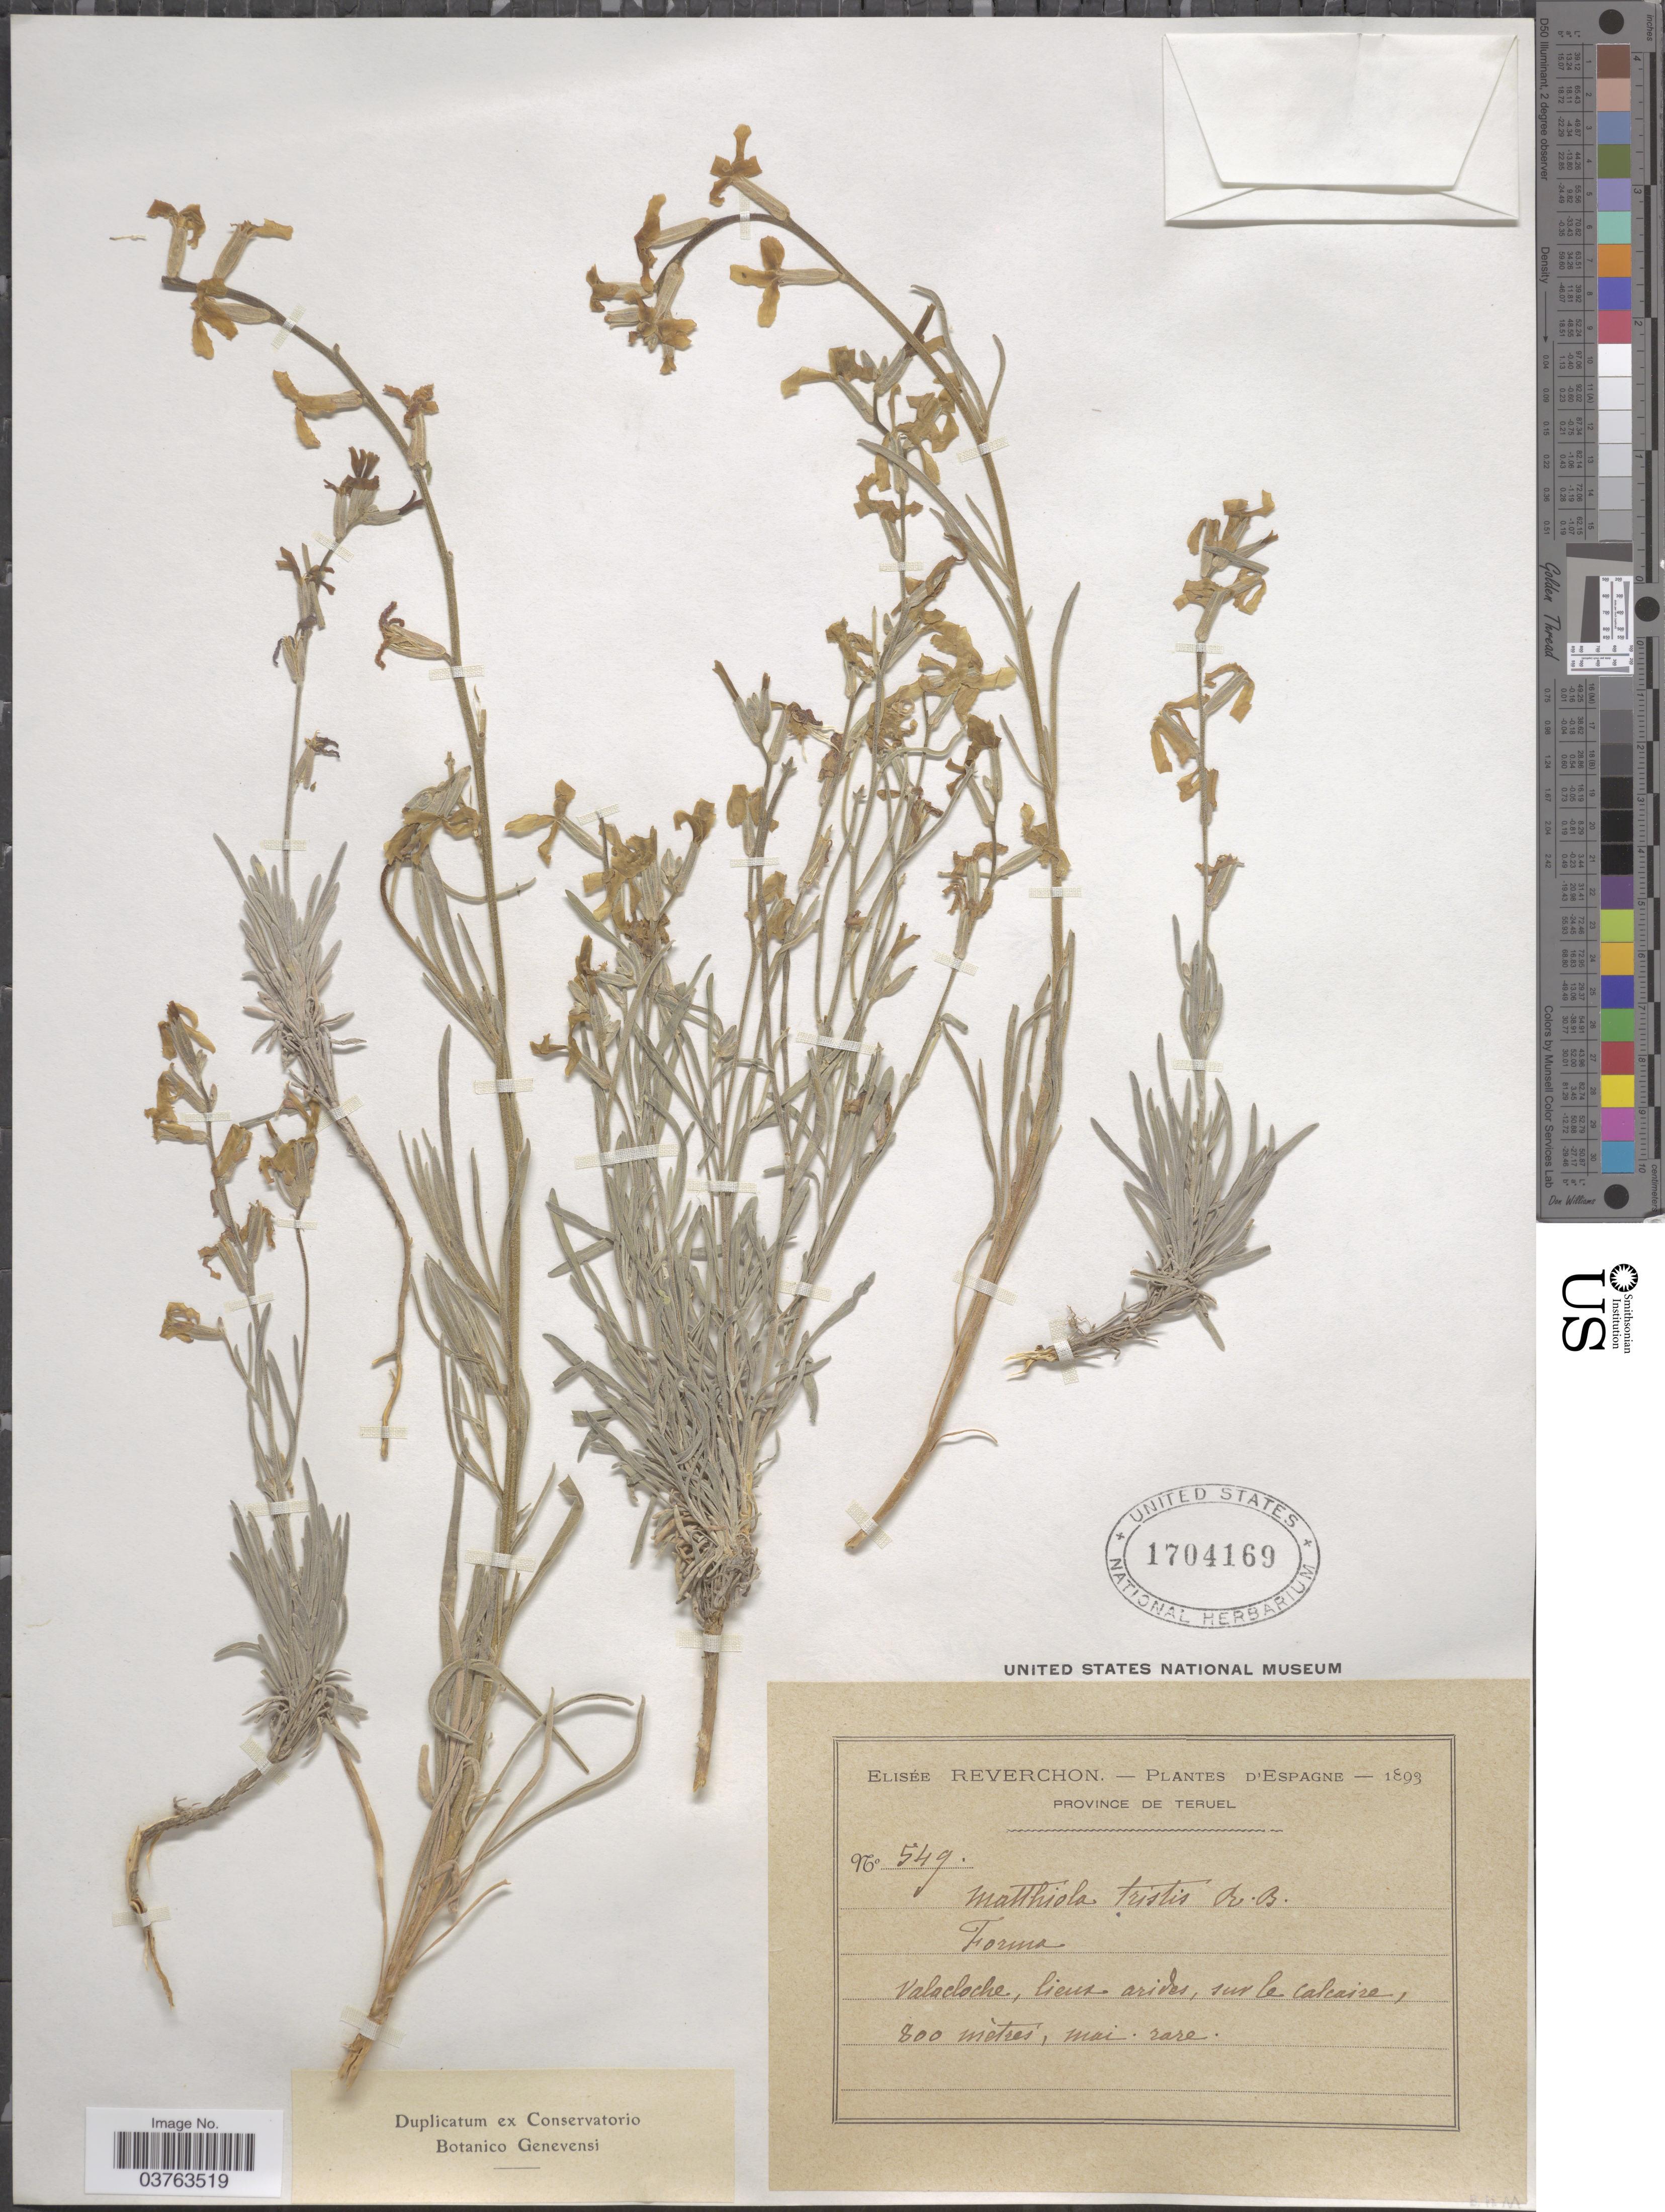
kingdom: Plantae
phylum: Tracheophyta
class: Magnoliopsida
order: Brassicales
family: Brassicaceae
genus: Matthiola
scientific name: Matthiola tristis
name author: (L.) W.T. Aiton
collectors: E. Reverchon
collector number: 549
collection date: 1893-05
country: Spain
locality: Province of Teruel. Valacloche, lieux arides, sur le calcaire.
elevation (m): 800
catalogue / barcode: US 1704169